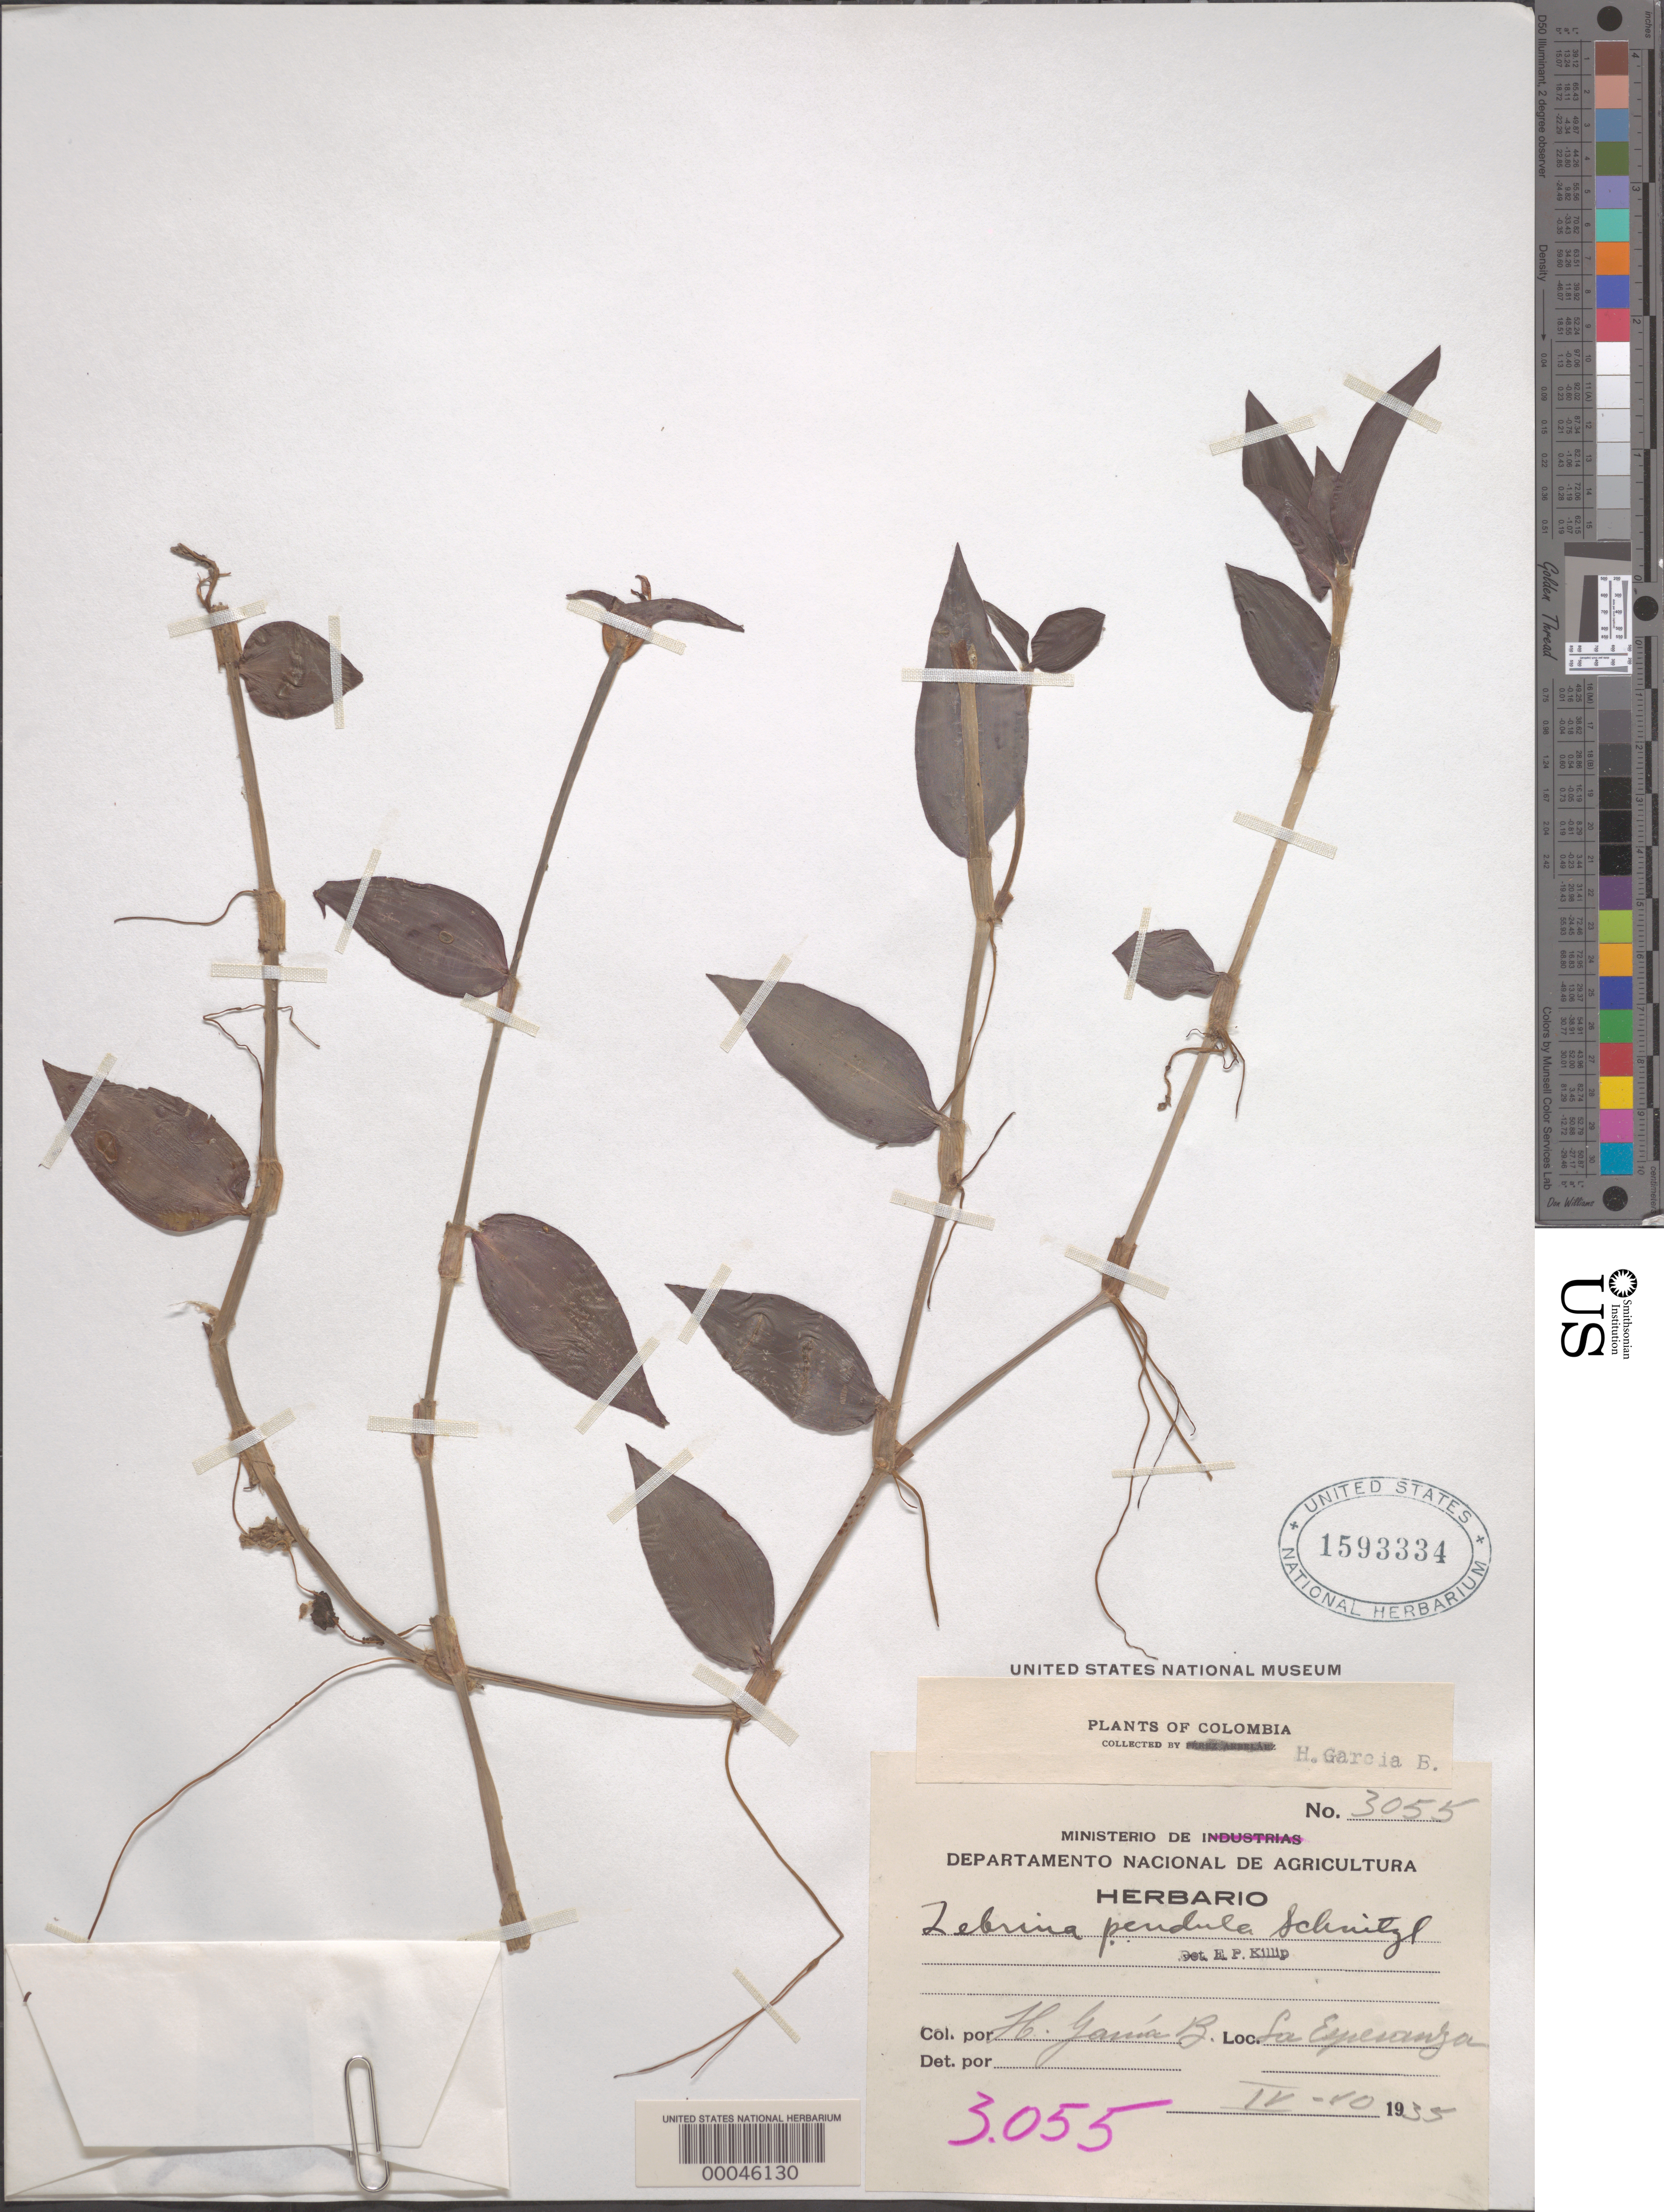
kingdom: Plantae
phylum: Tracheophyta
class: Liliopsida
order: Commelinales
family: Commelinaceae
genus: Tradescantia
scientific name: Tradescantia zebrina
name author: Bosse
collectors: H. Garcia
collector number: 3055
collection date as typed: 10 Apr 1935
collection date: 1935-04-10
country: Colombia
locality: La Esperanza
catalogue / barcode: US 1593334